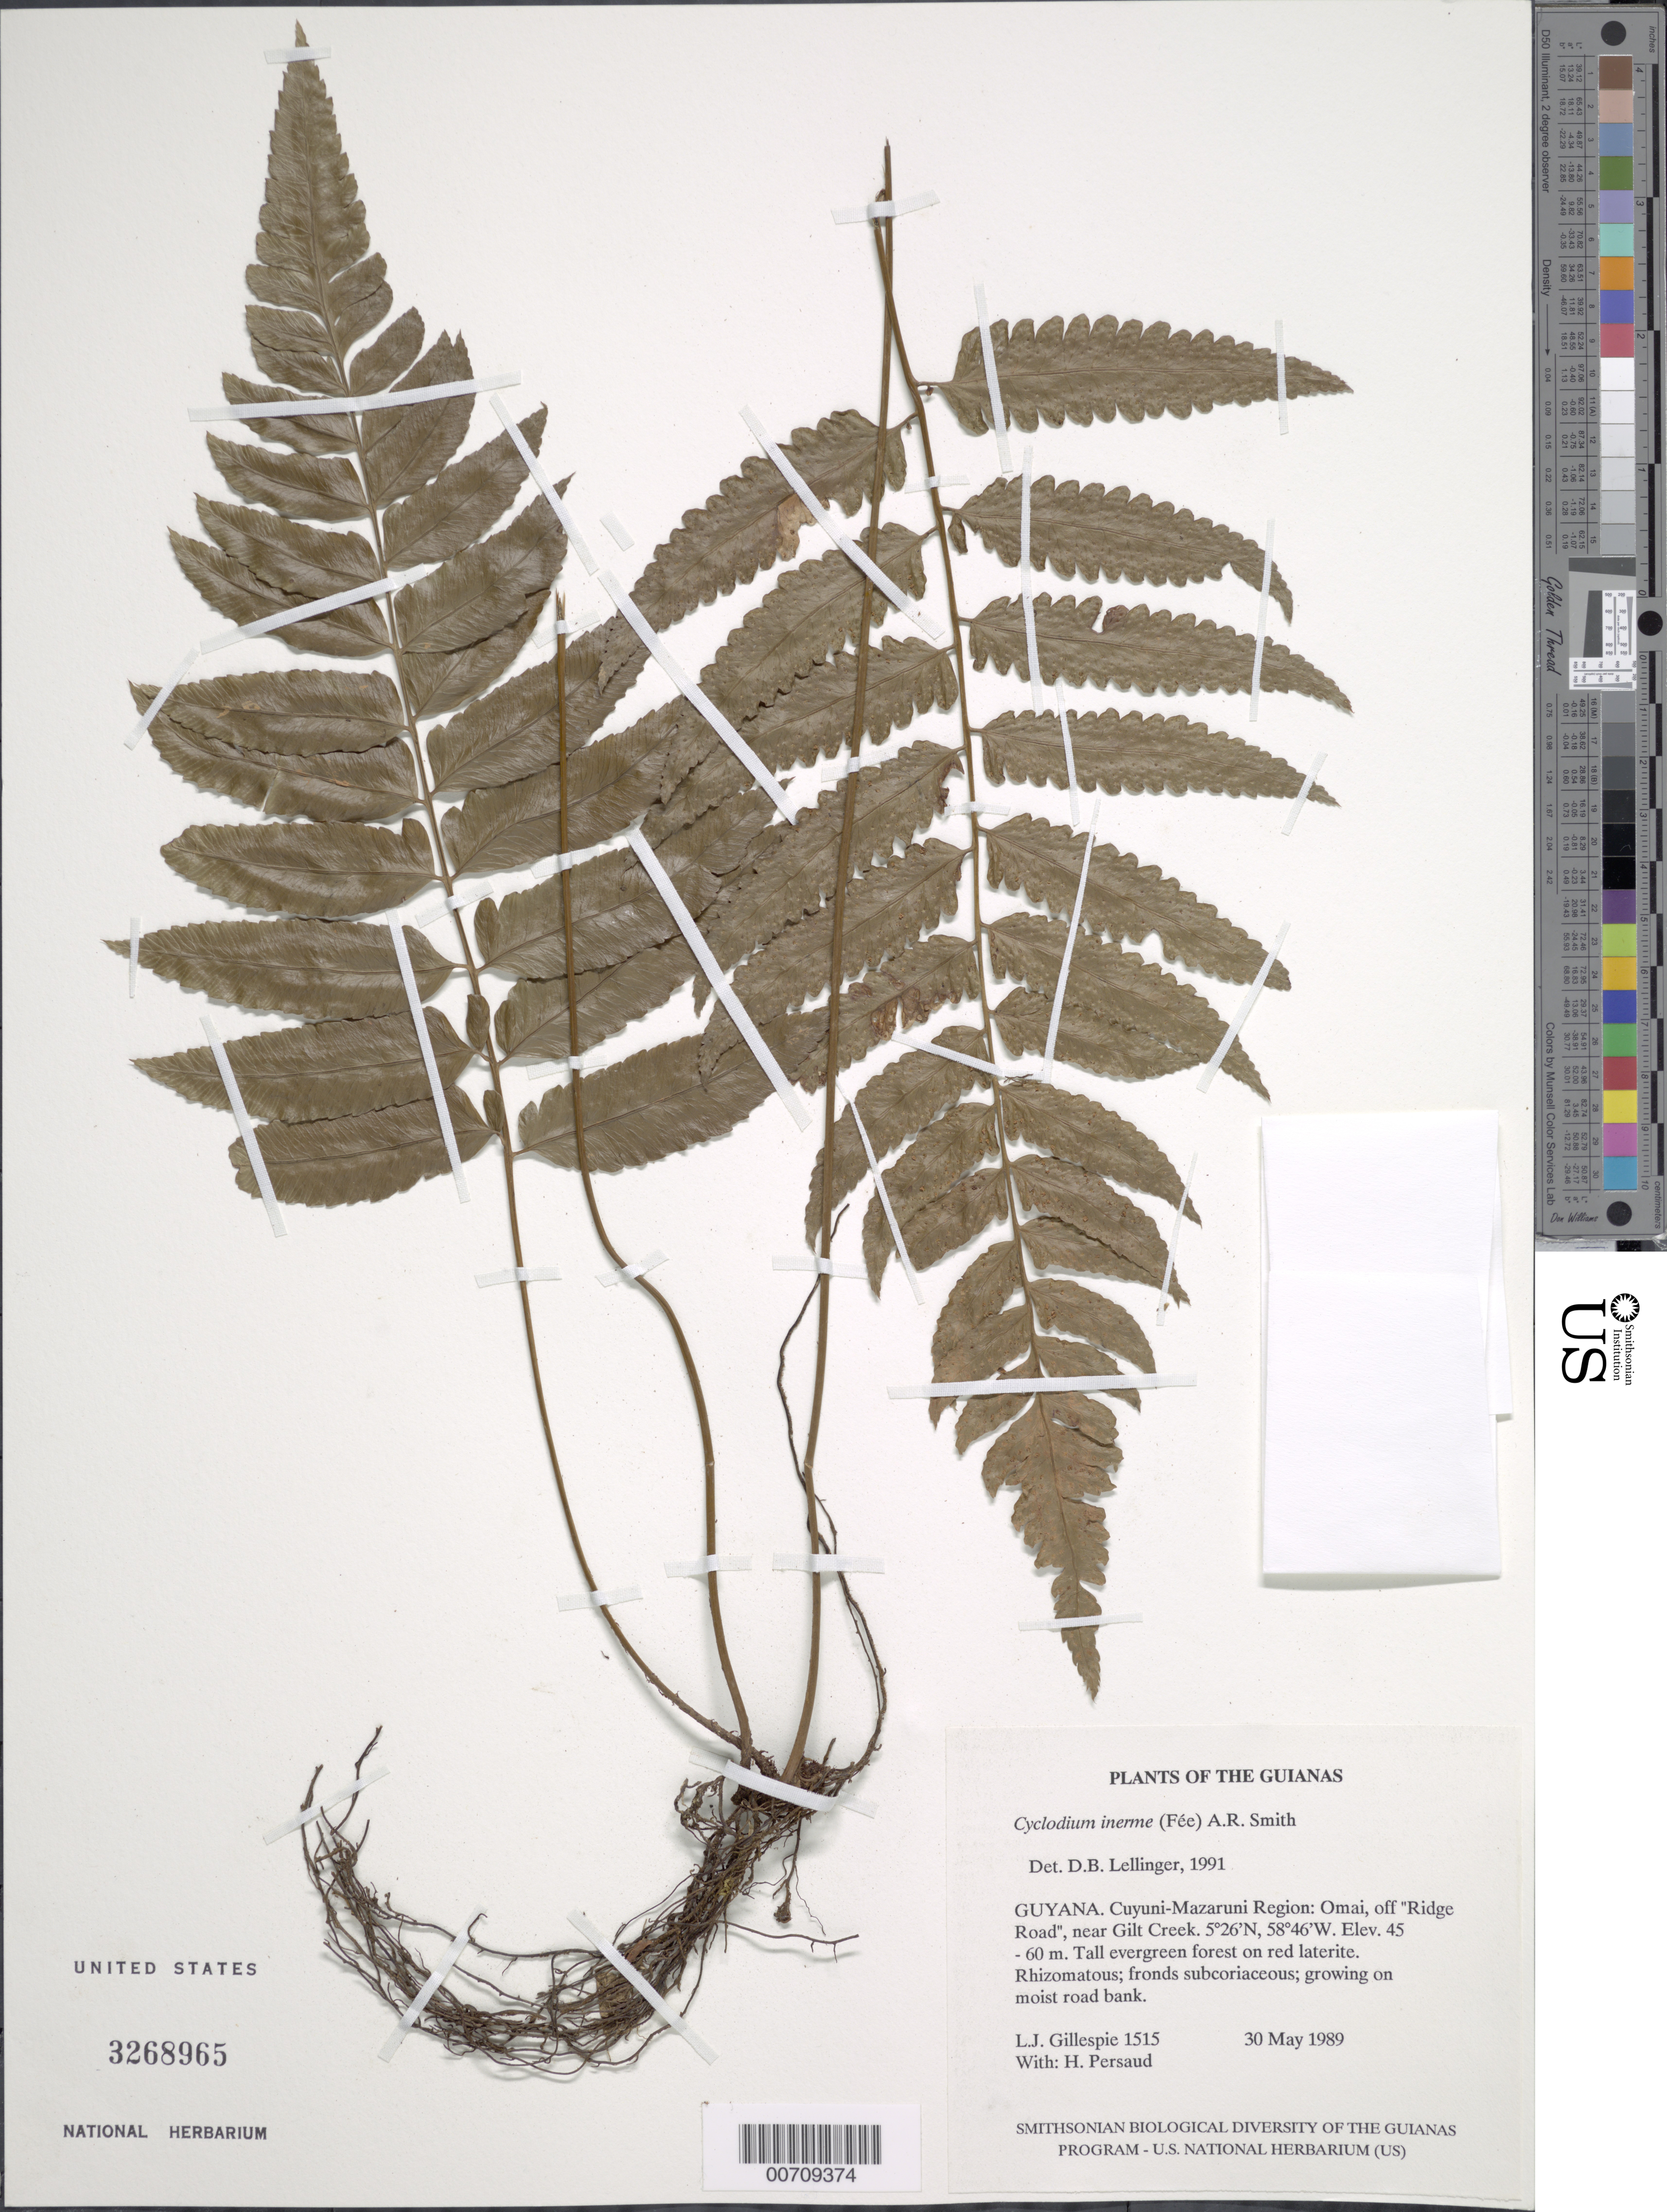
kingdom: Plantae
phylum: Tracheophyta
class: Polypodiopsida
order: Polypodiales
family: Dryopteridaceae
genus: Cyclodium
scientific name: Cyclodium inerme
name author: (Fée) A.R. Sm.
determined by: Lellinger, David B., (BOT), Smithsonian Institution - National Museum of Natural History (UNITED STATES)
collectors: L. J. Gillespie & H. Persaud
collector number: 1515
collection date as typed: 30 May 1989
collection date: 1989-05-30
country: Guyana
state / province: Cuyuni-Mazaruni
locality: Omai, off "Ridge Road", near Gilt Creek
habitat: Tall evergreen forest on red laterite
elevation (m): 45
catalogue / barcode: US 3268965